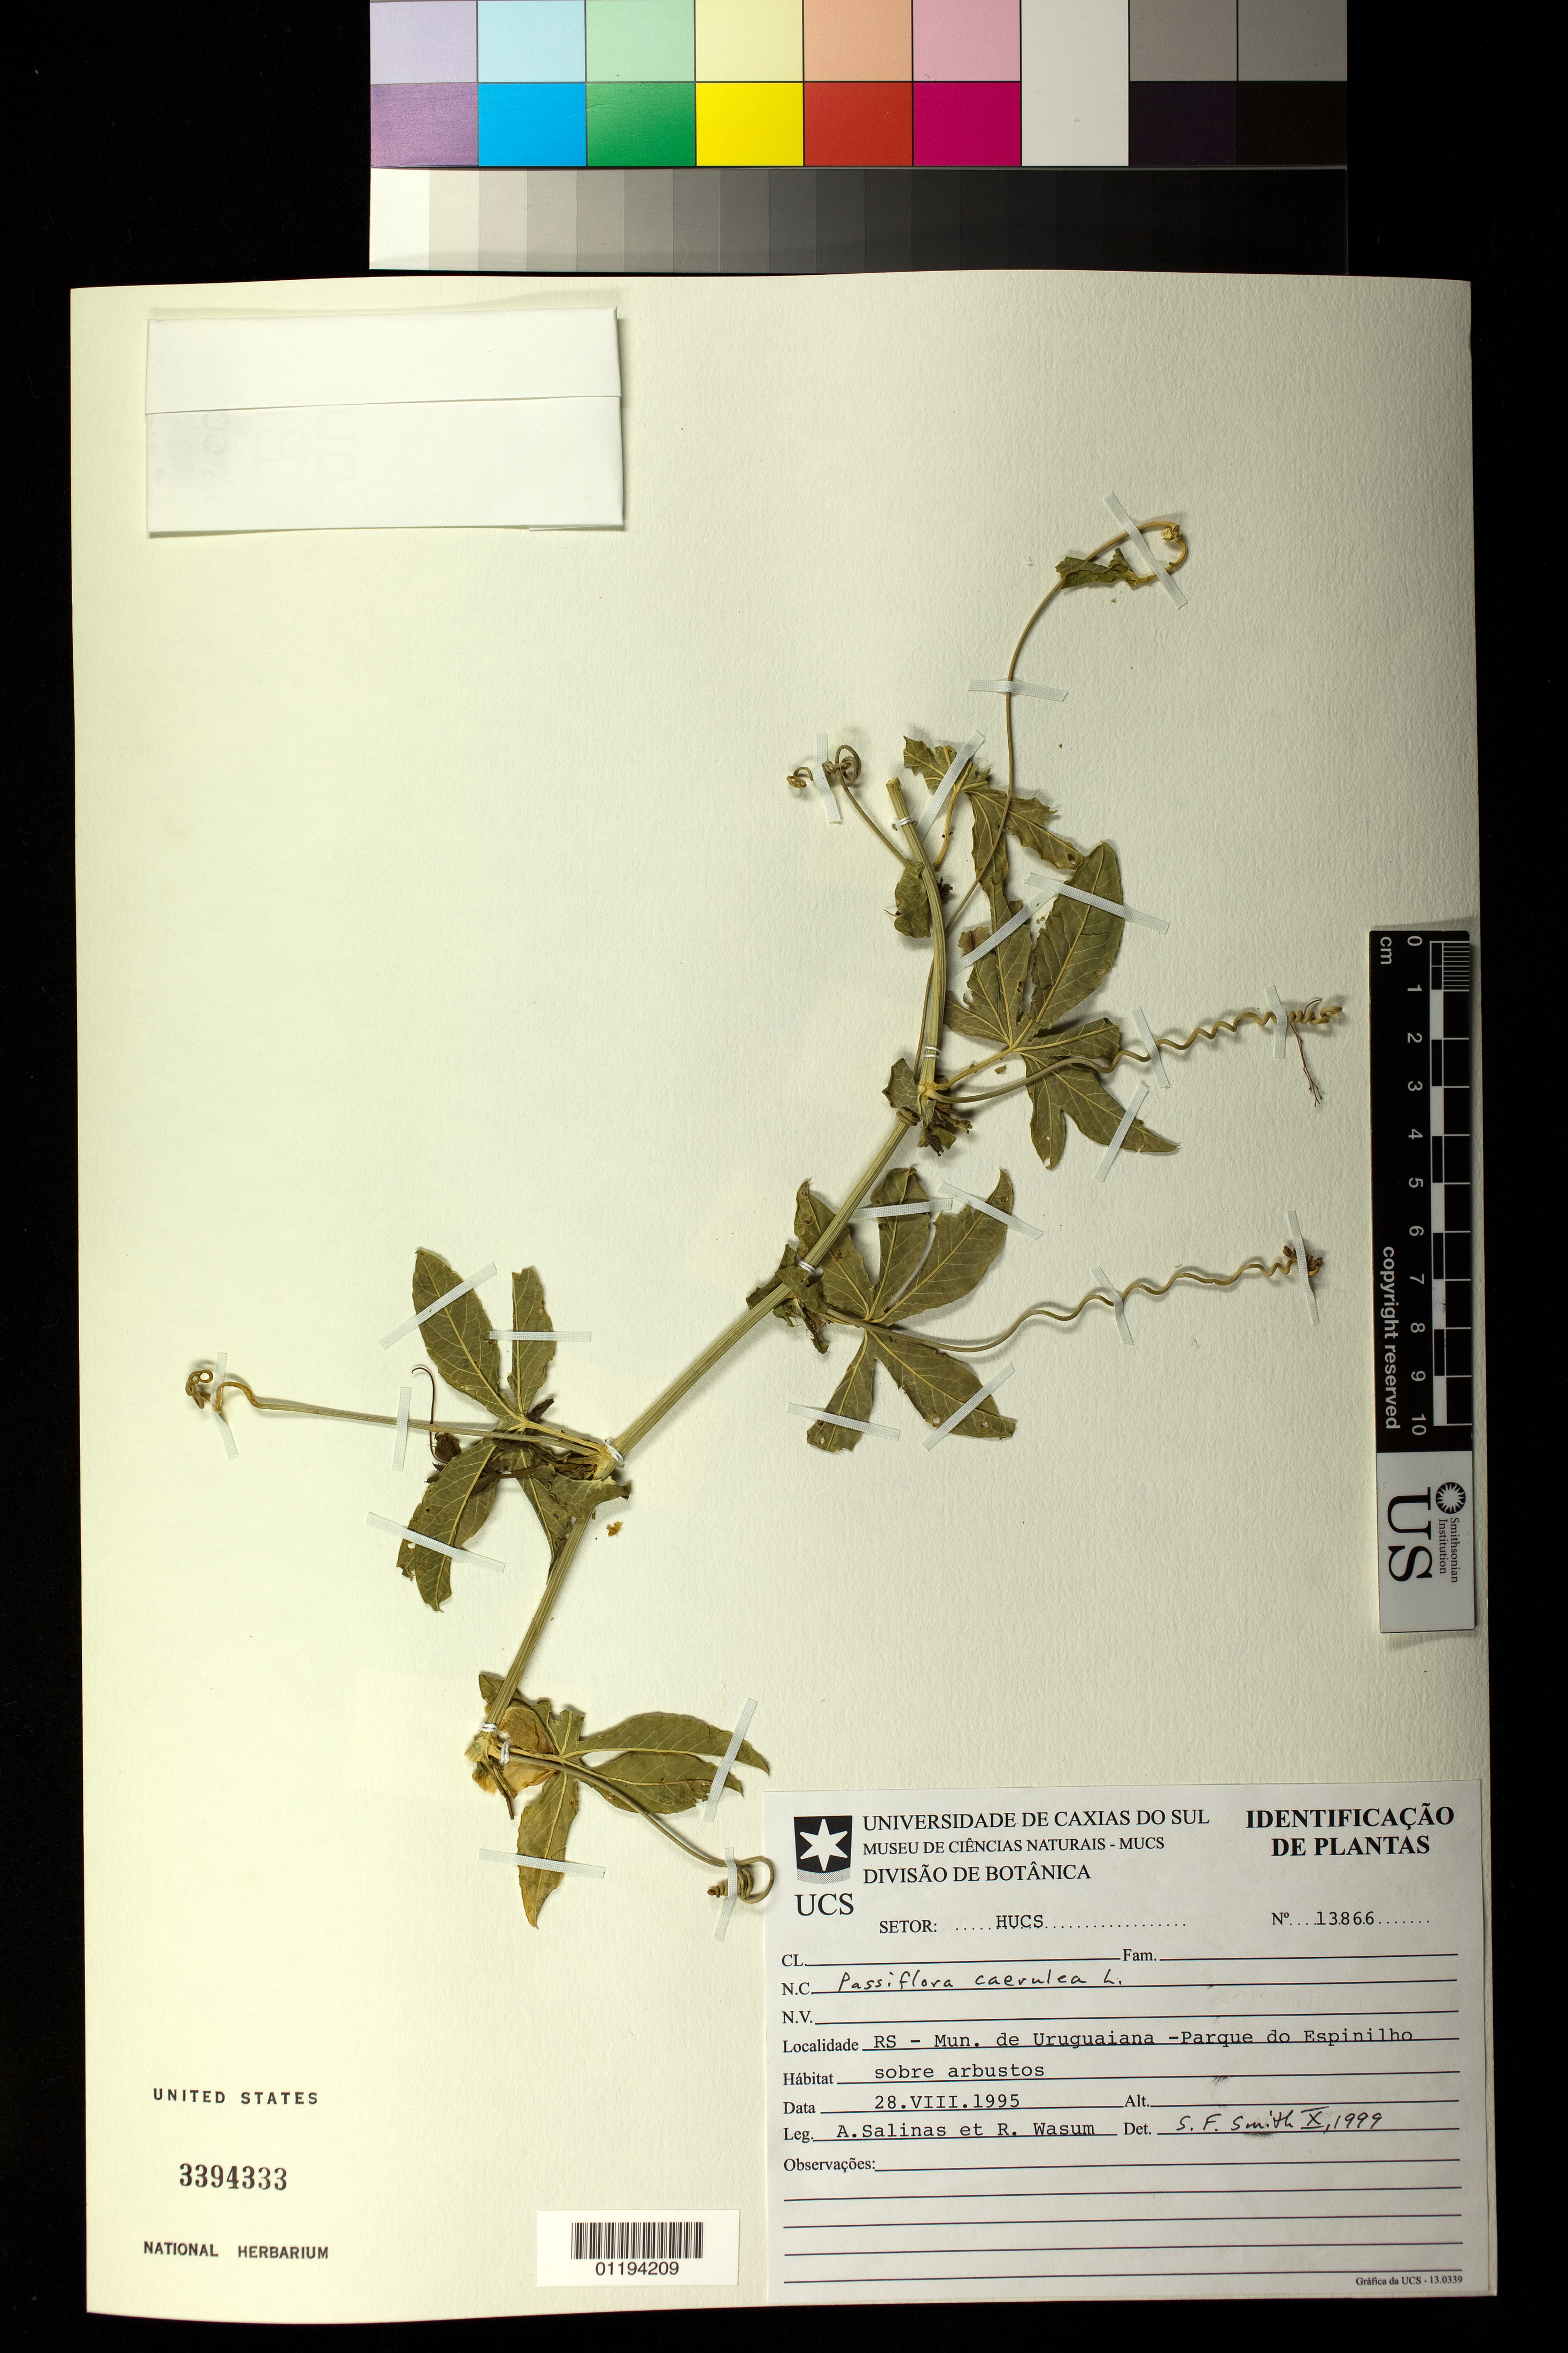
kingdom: Plantae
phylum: Tracheophyta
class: Magnoliopsida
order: Malpighiales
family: Passifloraceae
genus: Passiflora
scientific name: Passiflora caerulea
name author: L.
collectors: A. Salinas & R. A. Wasum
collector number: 13866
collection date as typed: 28 Aug 1995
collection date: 1995-08-28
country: Brazil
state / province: Rio Grande do Sul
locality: RS- Mun. de Uruguaiana - Parque do Espinilho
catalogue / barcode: US 3394333